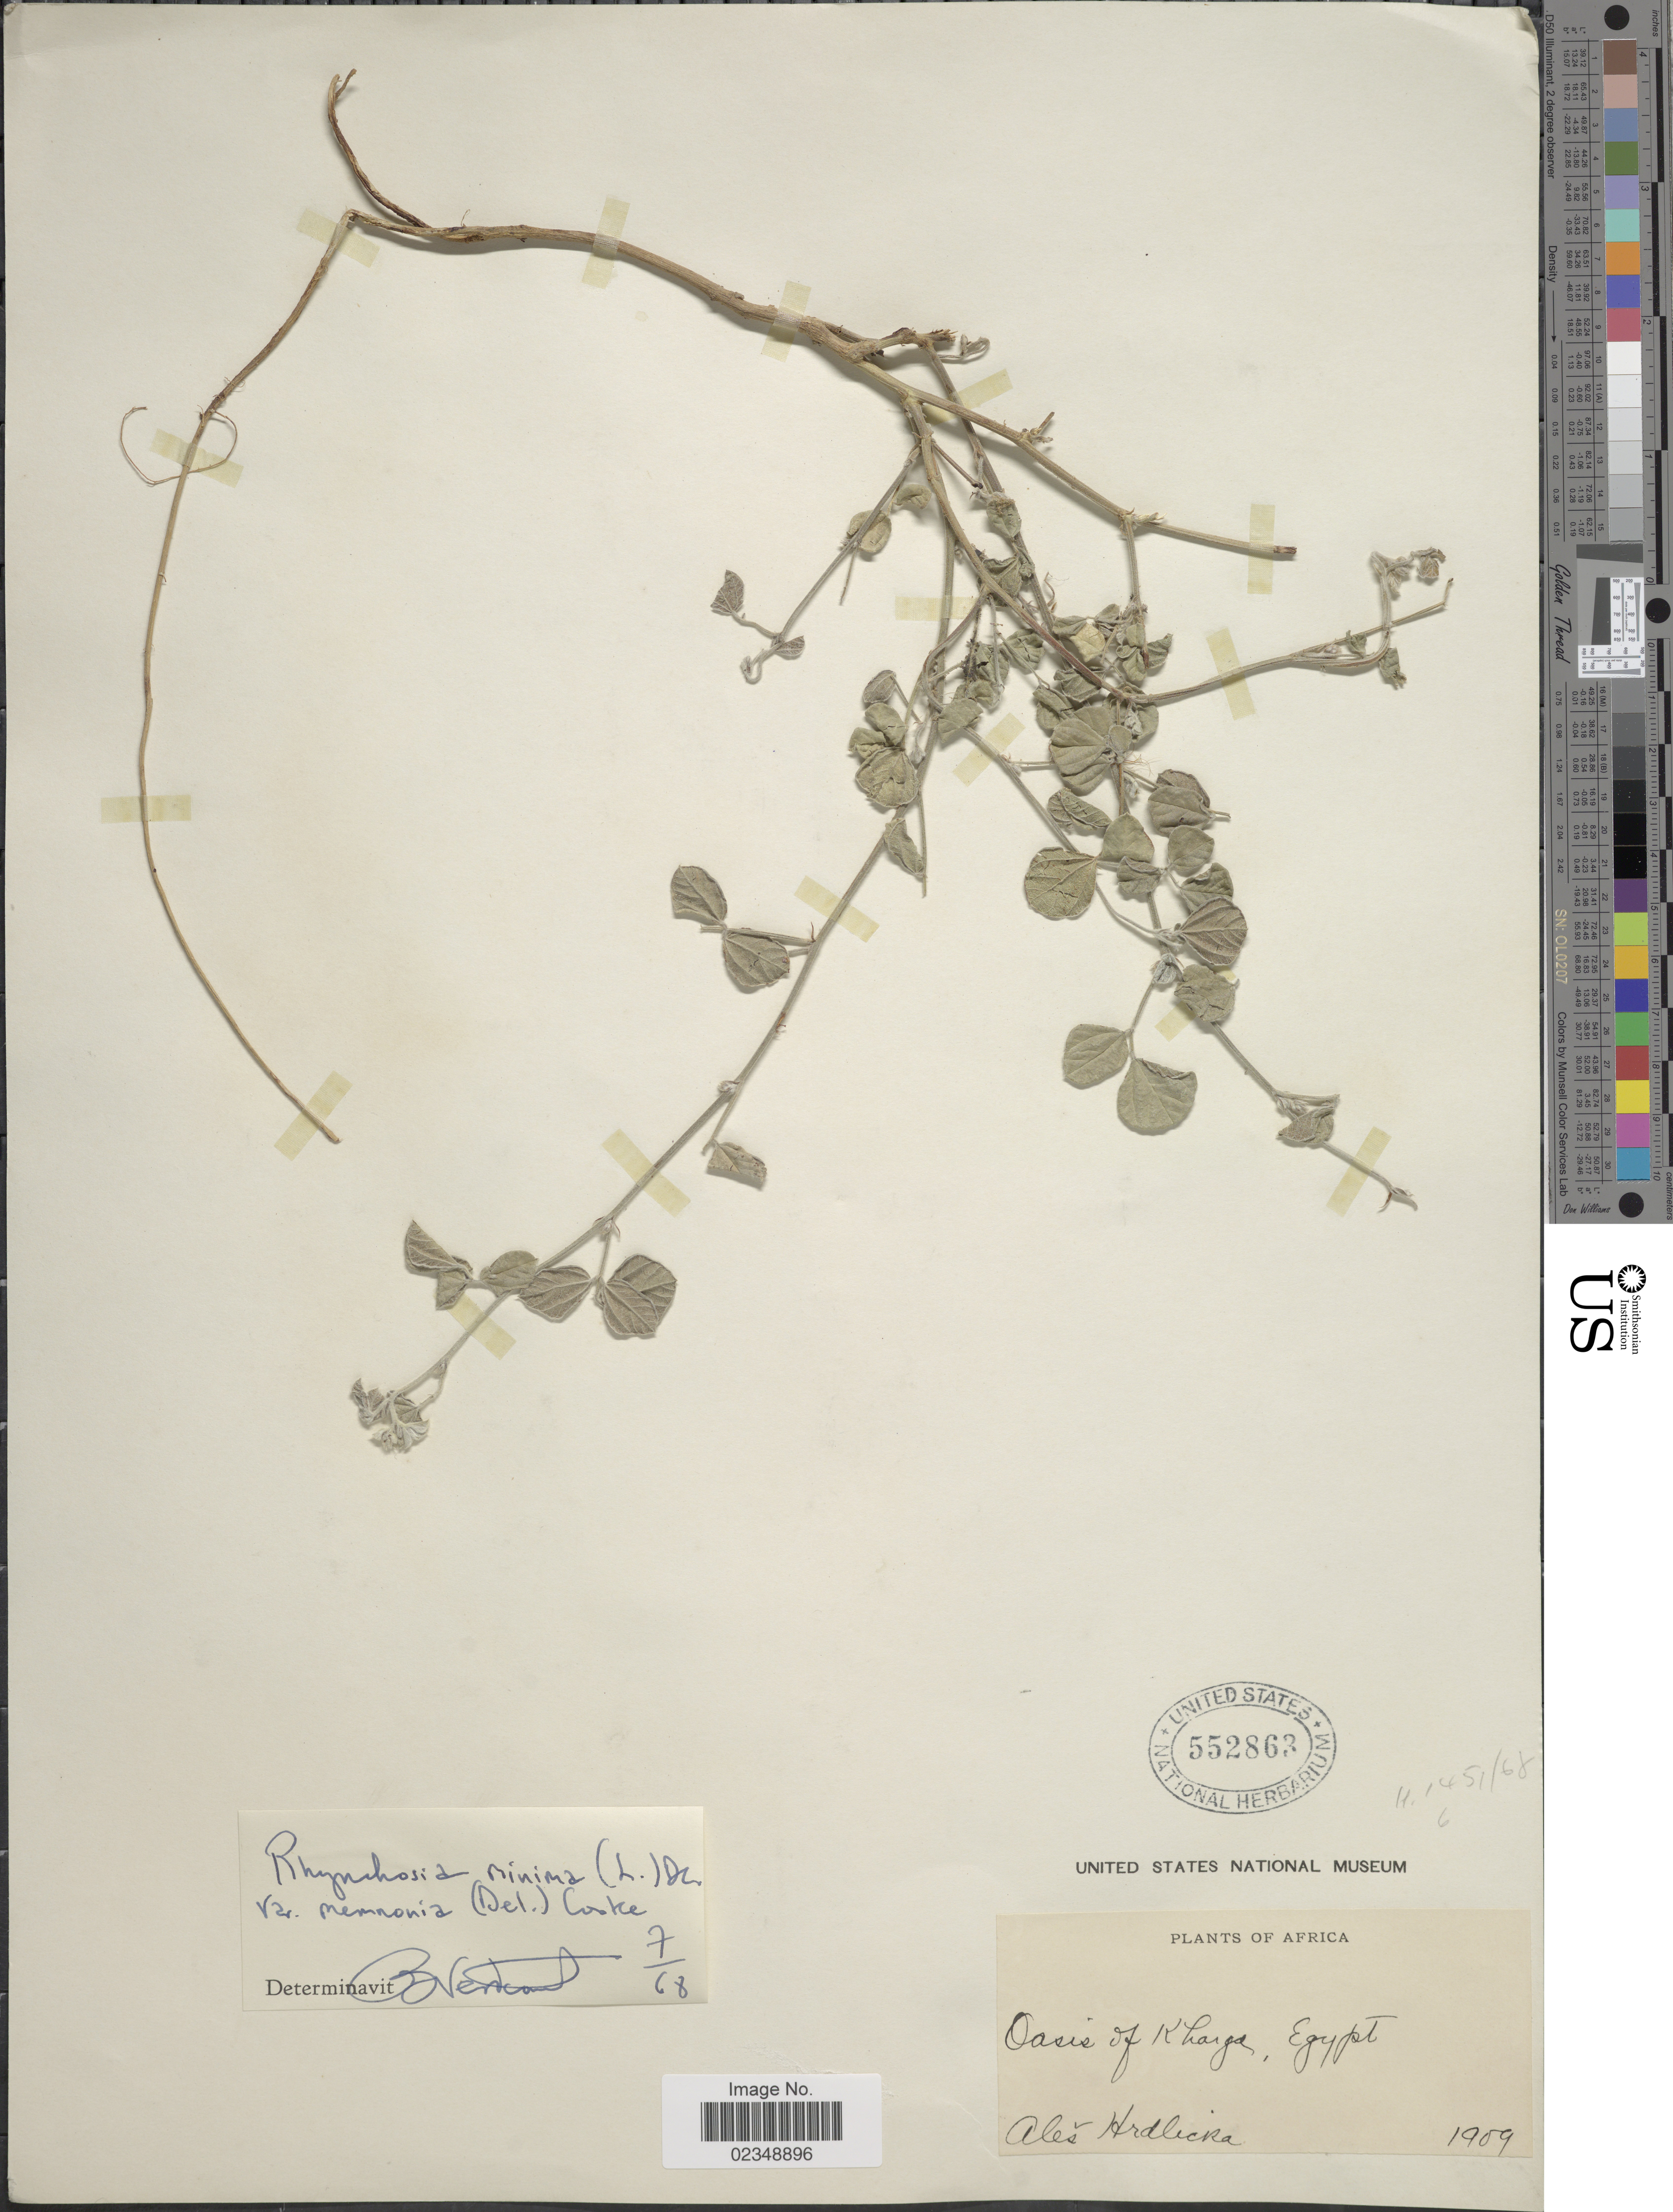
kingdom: Plantae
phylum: Tracheophyta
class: Magnoliopsida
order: Fabales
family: Fabaceae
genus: Rhynchosia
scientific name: Rhynchosia memnonia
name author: (Delile) DC.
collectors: A. Hrdlicka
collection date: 1909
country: Egypt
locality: Oasis of Kharga,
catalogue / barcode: US 552863